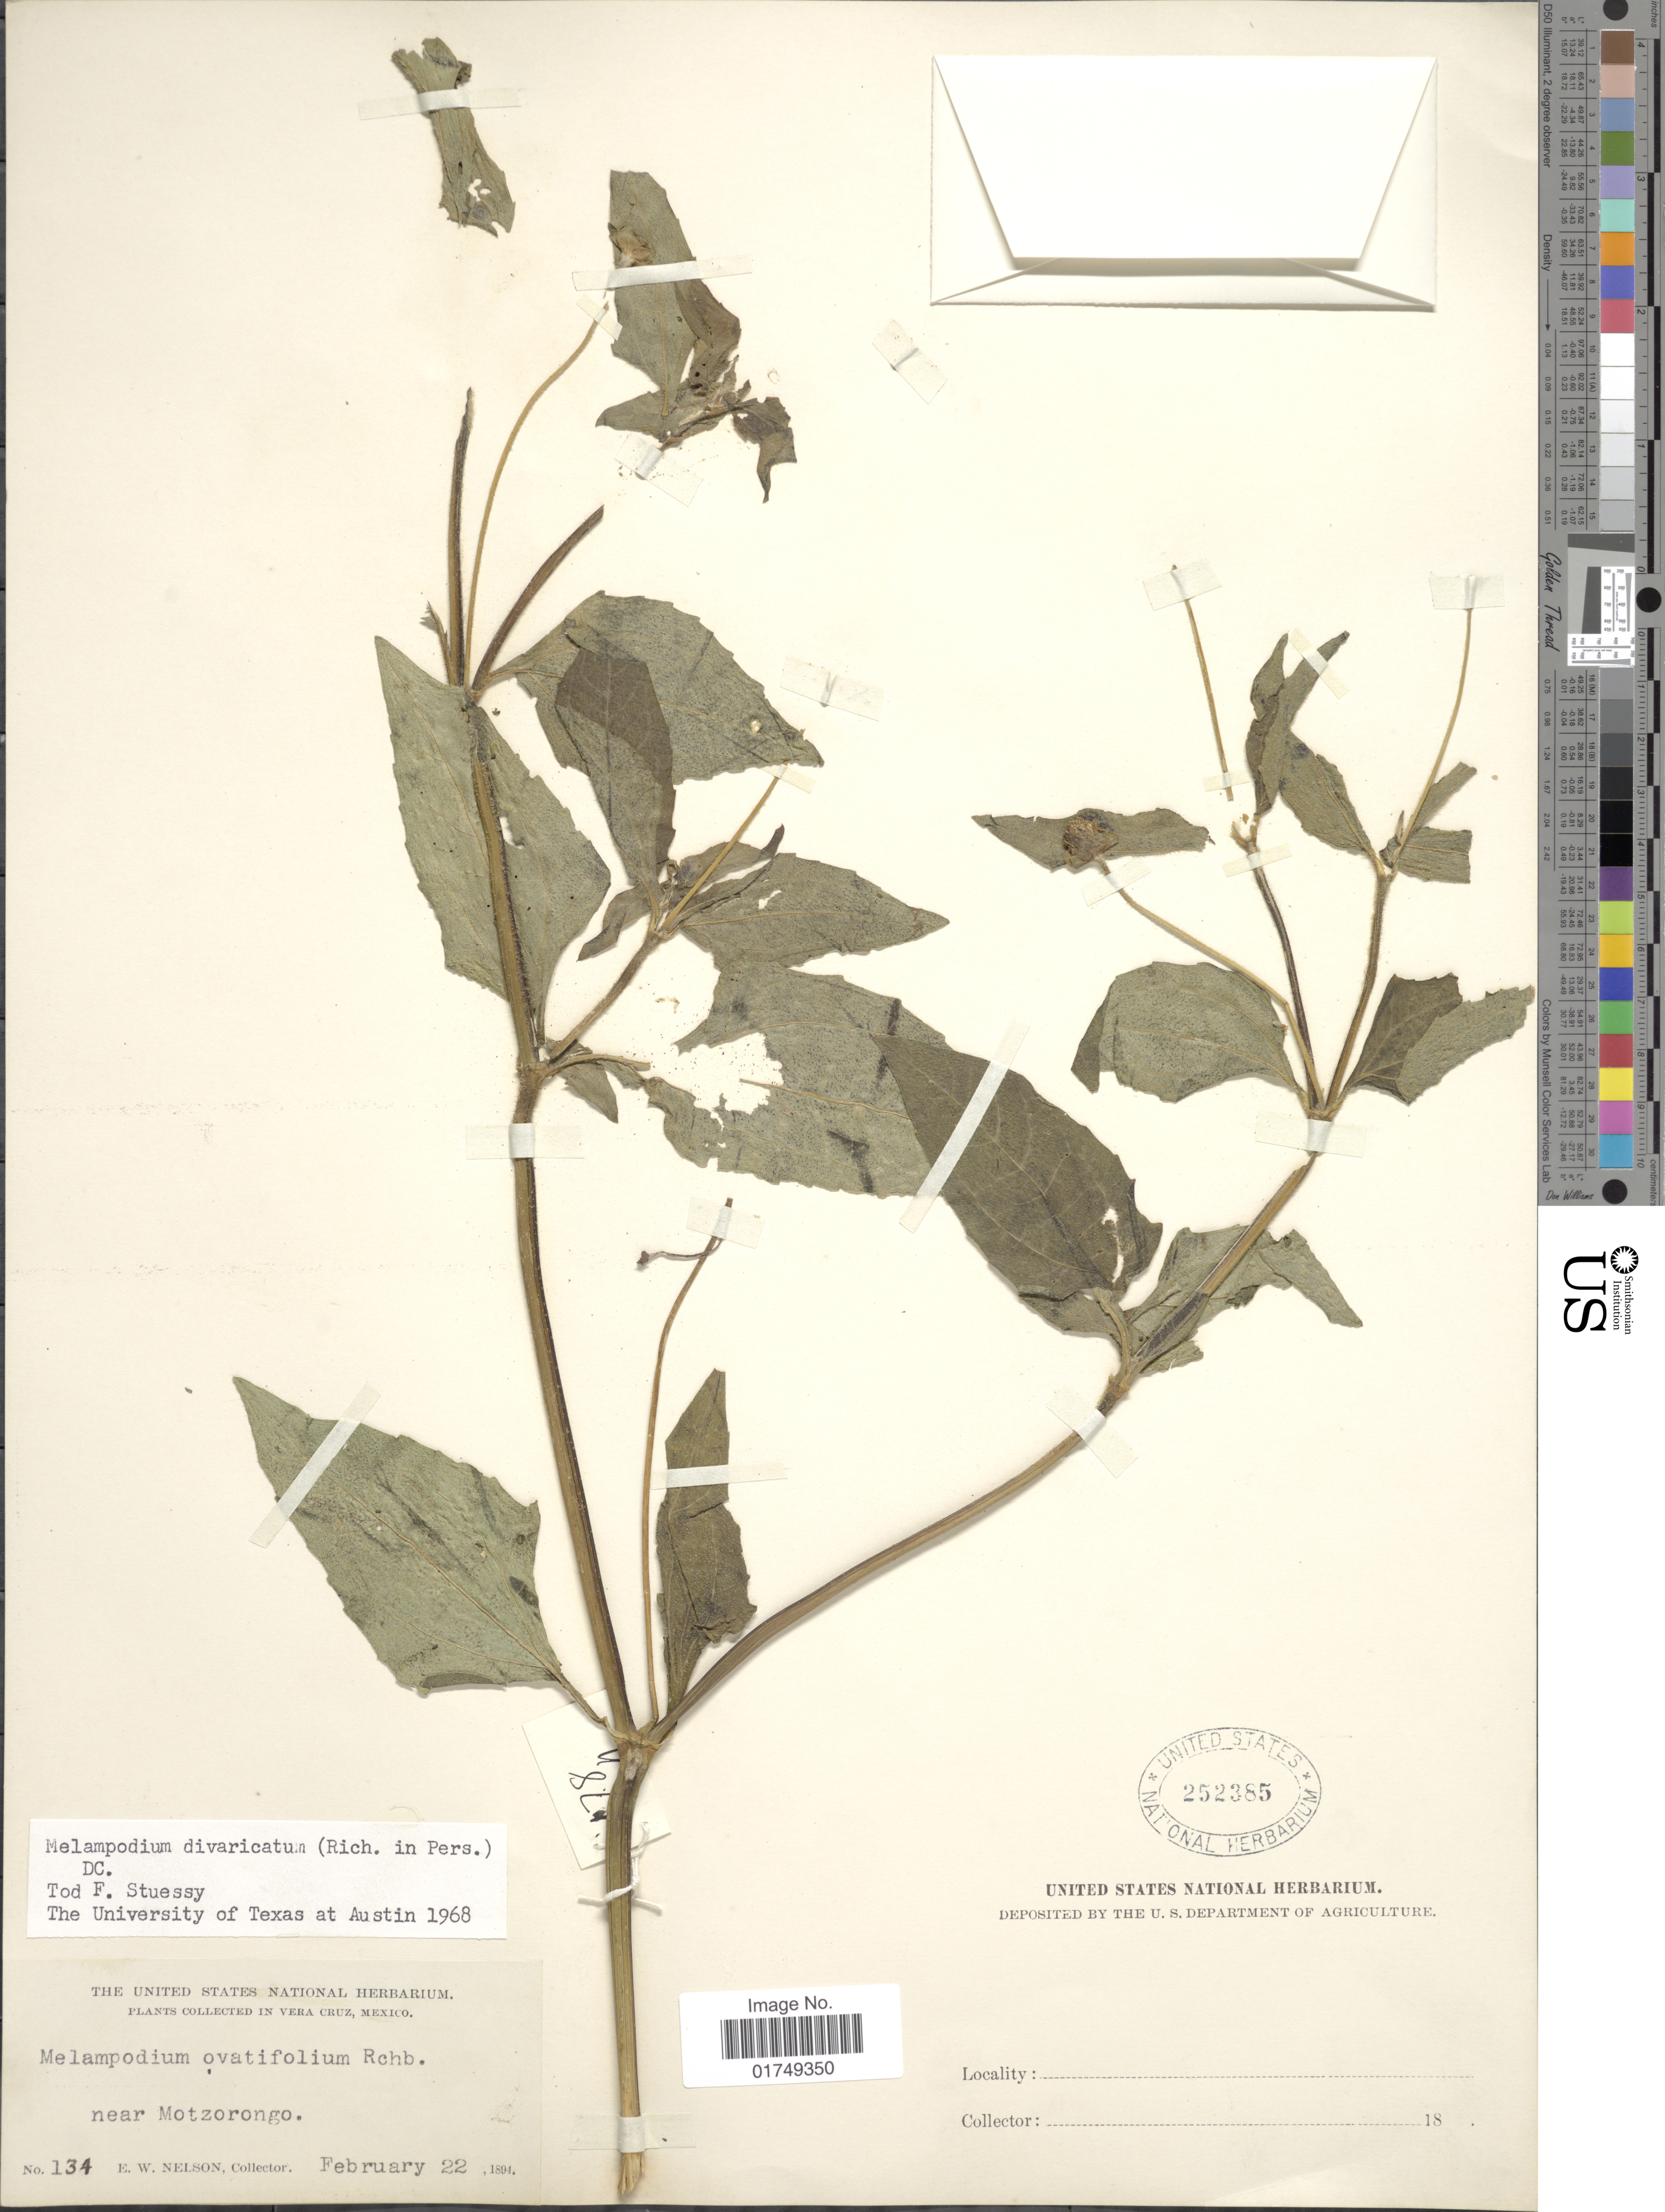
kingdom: Plantae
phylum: Tracheophyta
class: Magnoliopsida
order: Asterales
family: Asteraceae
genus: Melampodium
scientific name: Melampodium divaricatum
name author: (Rich.) DC.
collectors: E. W. Nelson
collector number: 134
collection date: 1894-02-22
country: Mexico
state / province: Veracruz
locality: Vera Cruz, near Motzorongo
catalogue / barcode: US 252385